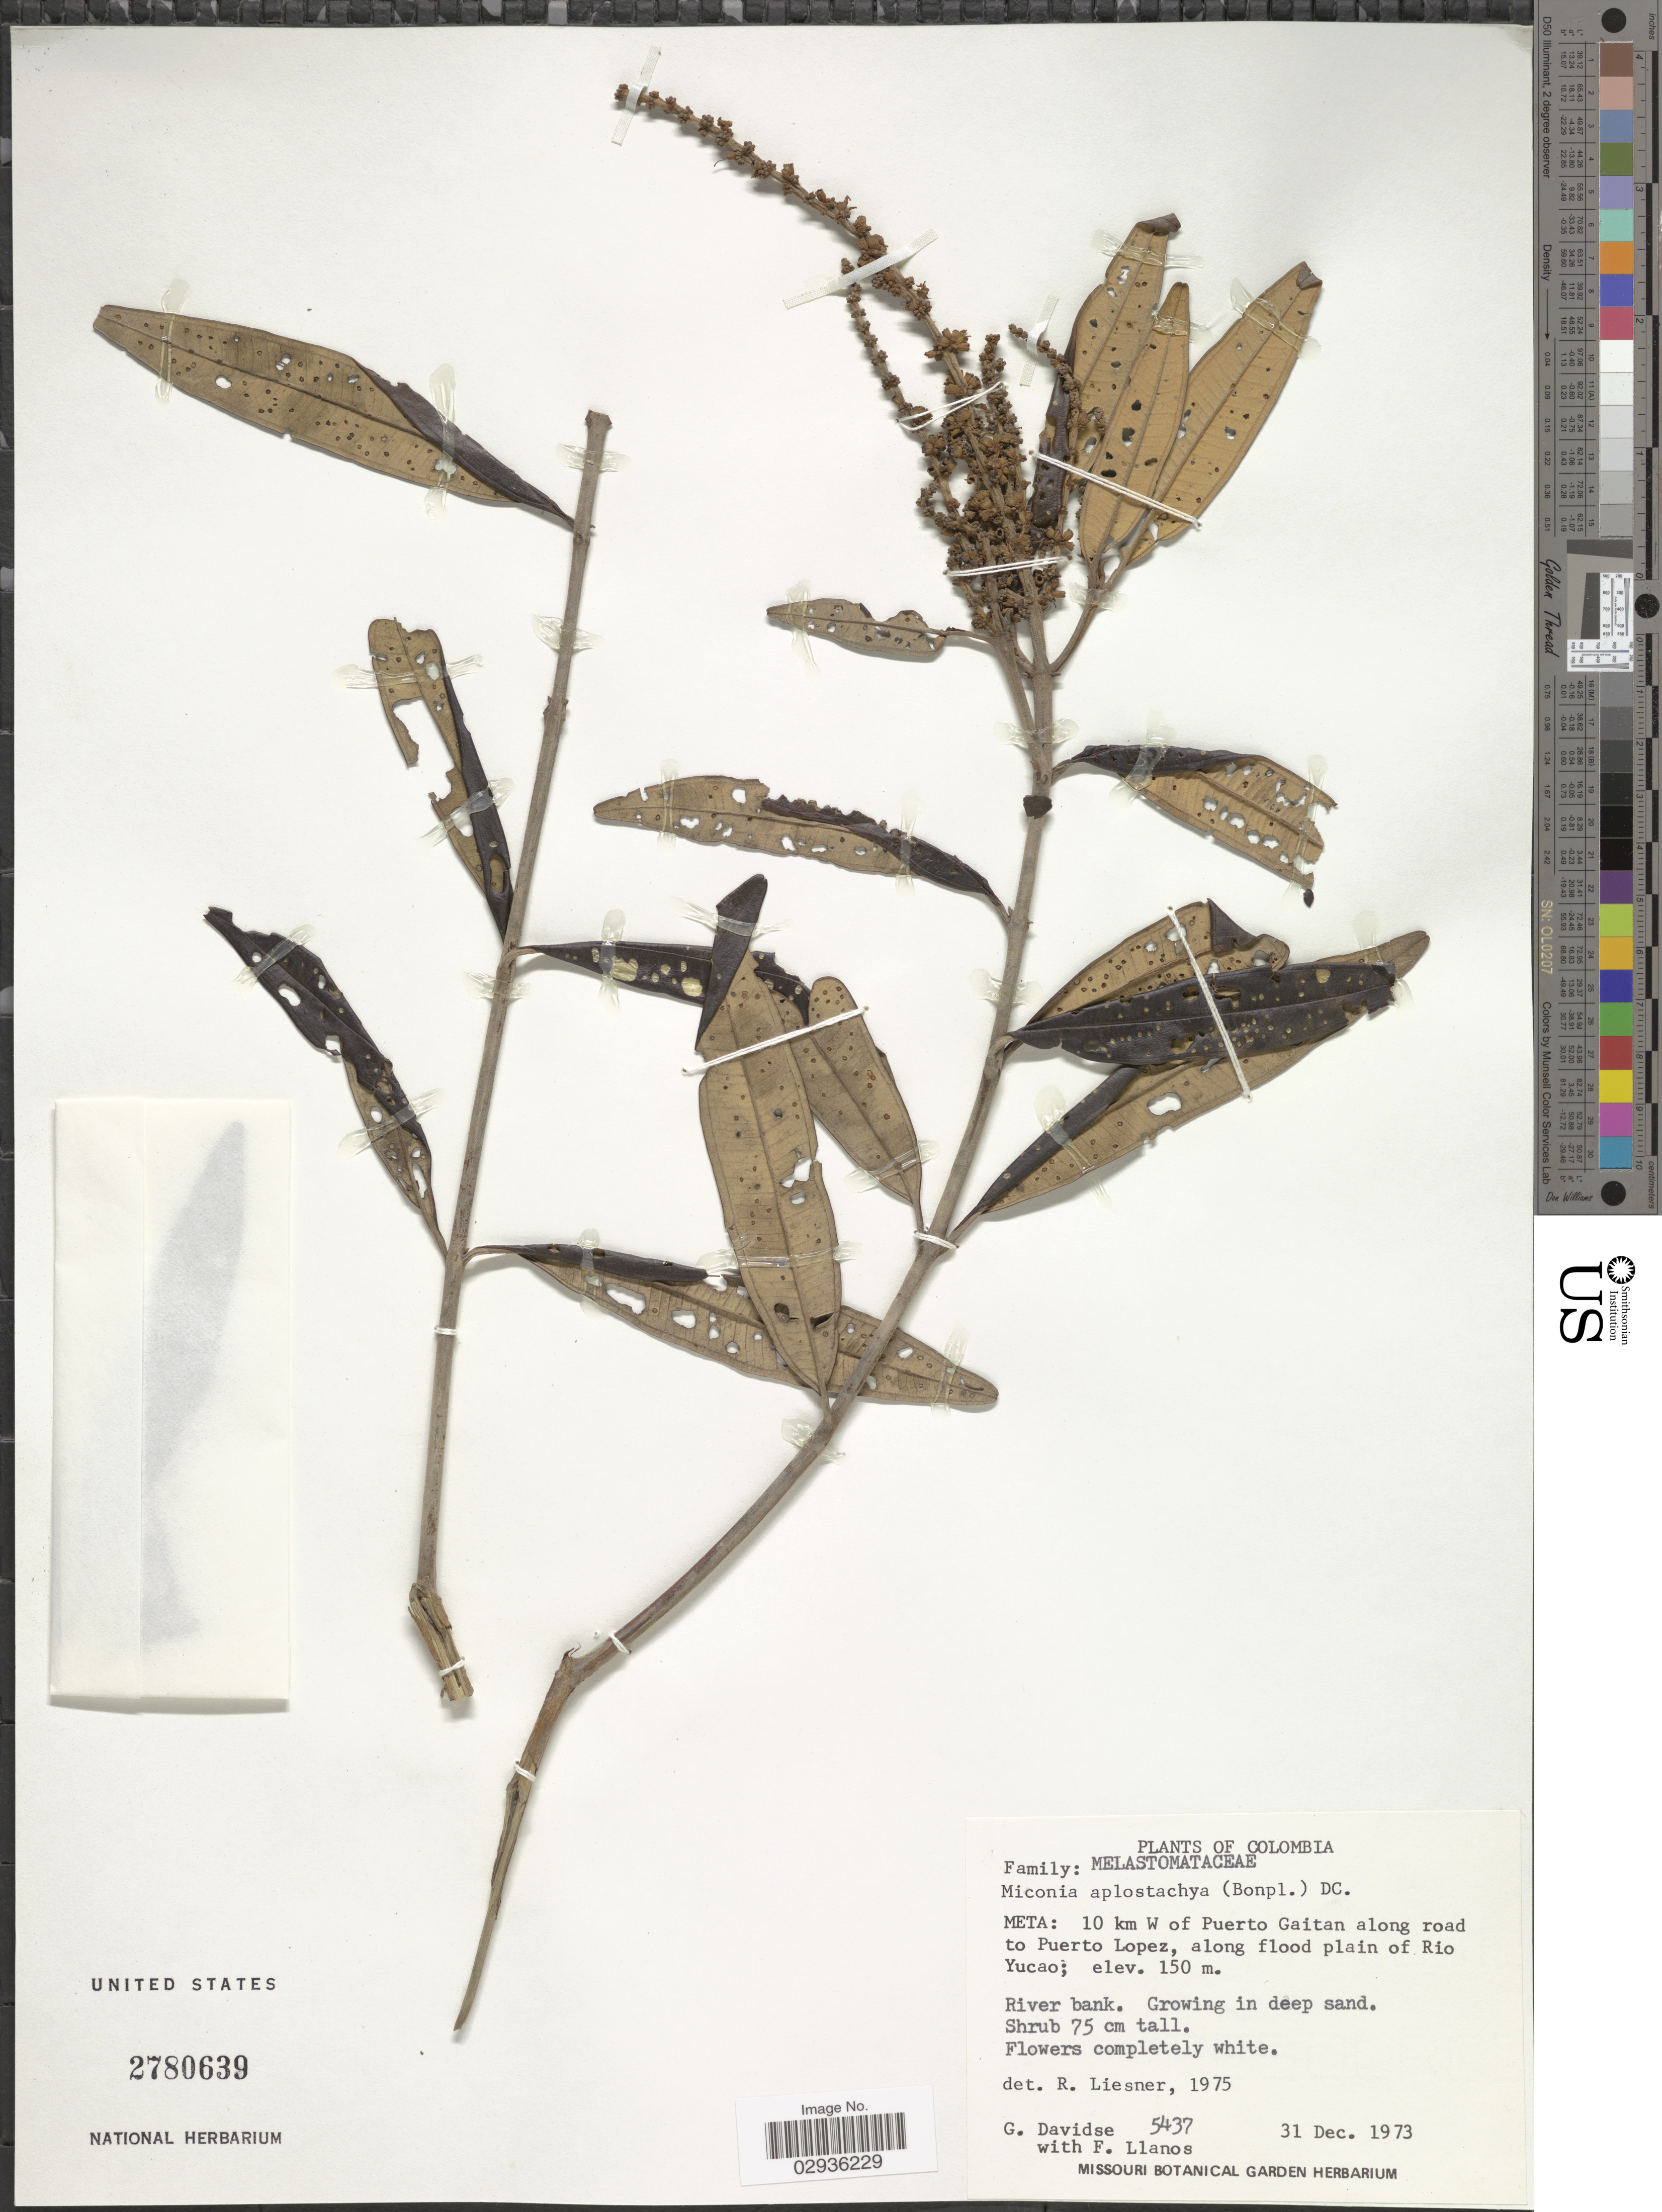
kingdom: Plantae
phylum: Tracheophyta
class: Magnoliopsida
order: Myrtales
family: Melastomataceae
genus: Miconia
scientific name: Miconia aplostachya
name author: (Bonpl.) DC.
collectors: G. Davidse & F. Llanos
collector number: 5437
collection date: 1973-12-31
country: Colombia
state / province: Meta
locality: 10 km W of Puerto Gaitan along road to Puerto Lopez, along flood plain of Río Yucao. River bank.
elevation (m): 150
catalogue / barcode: US 2780639